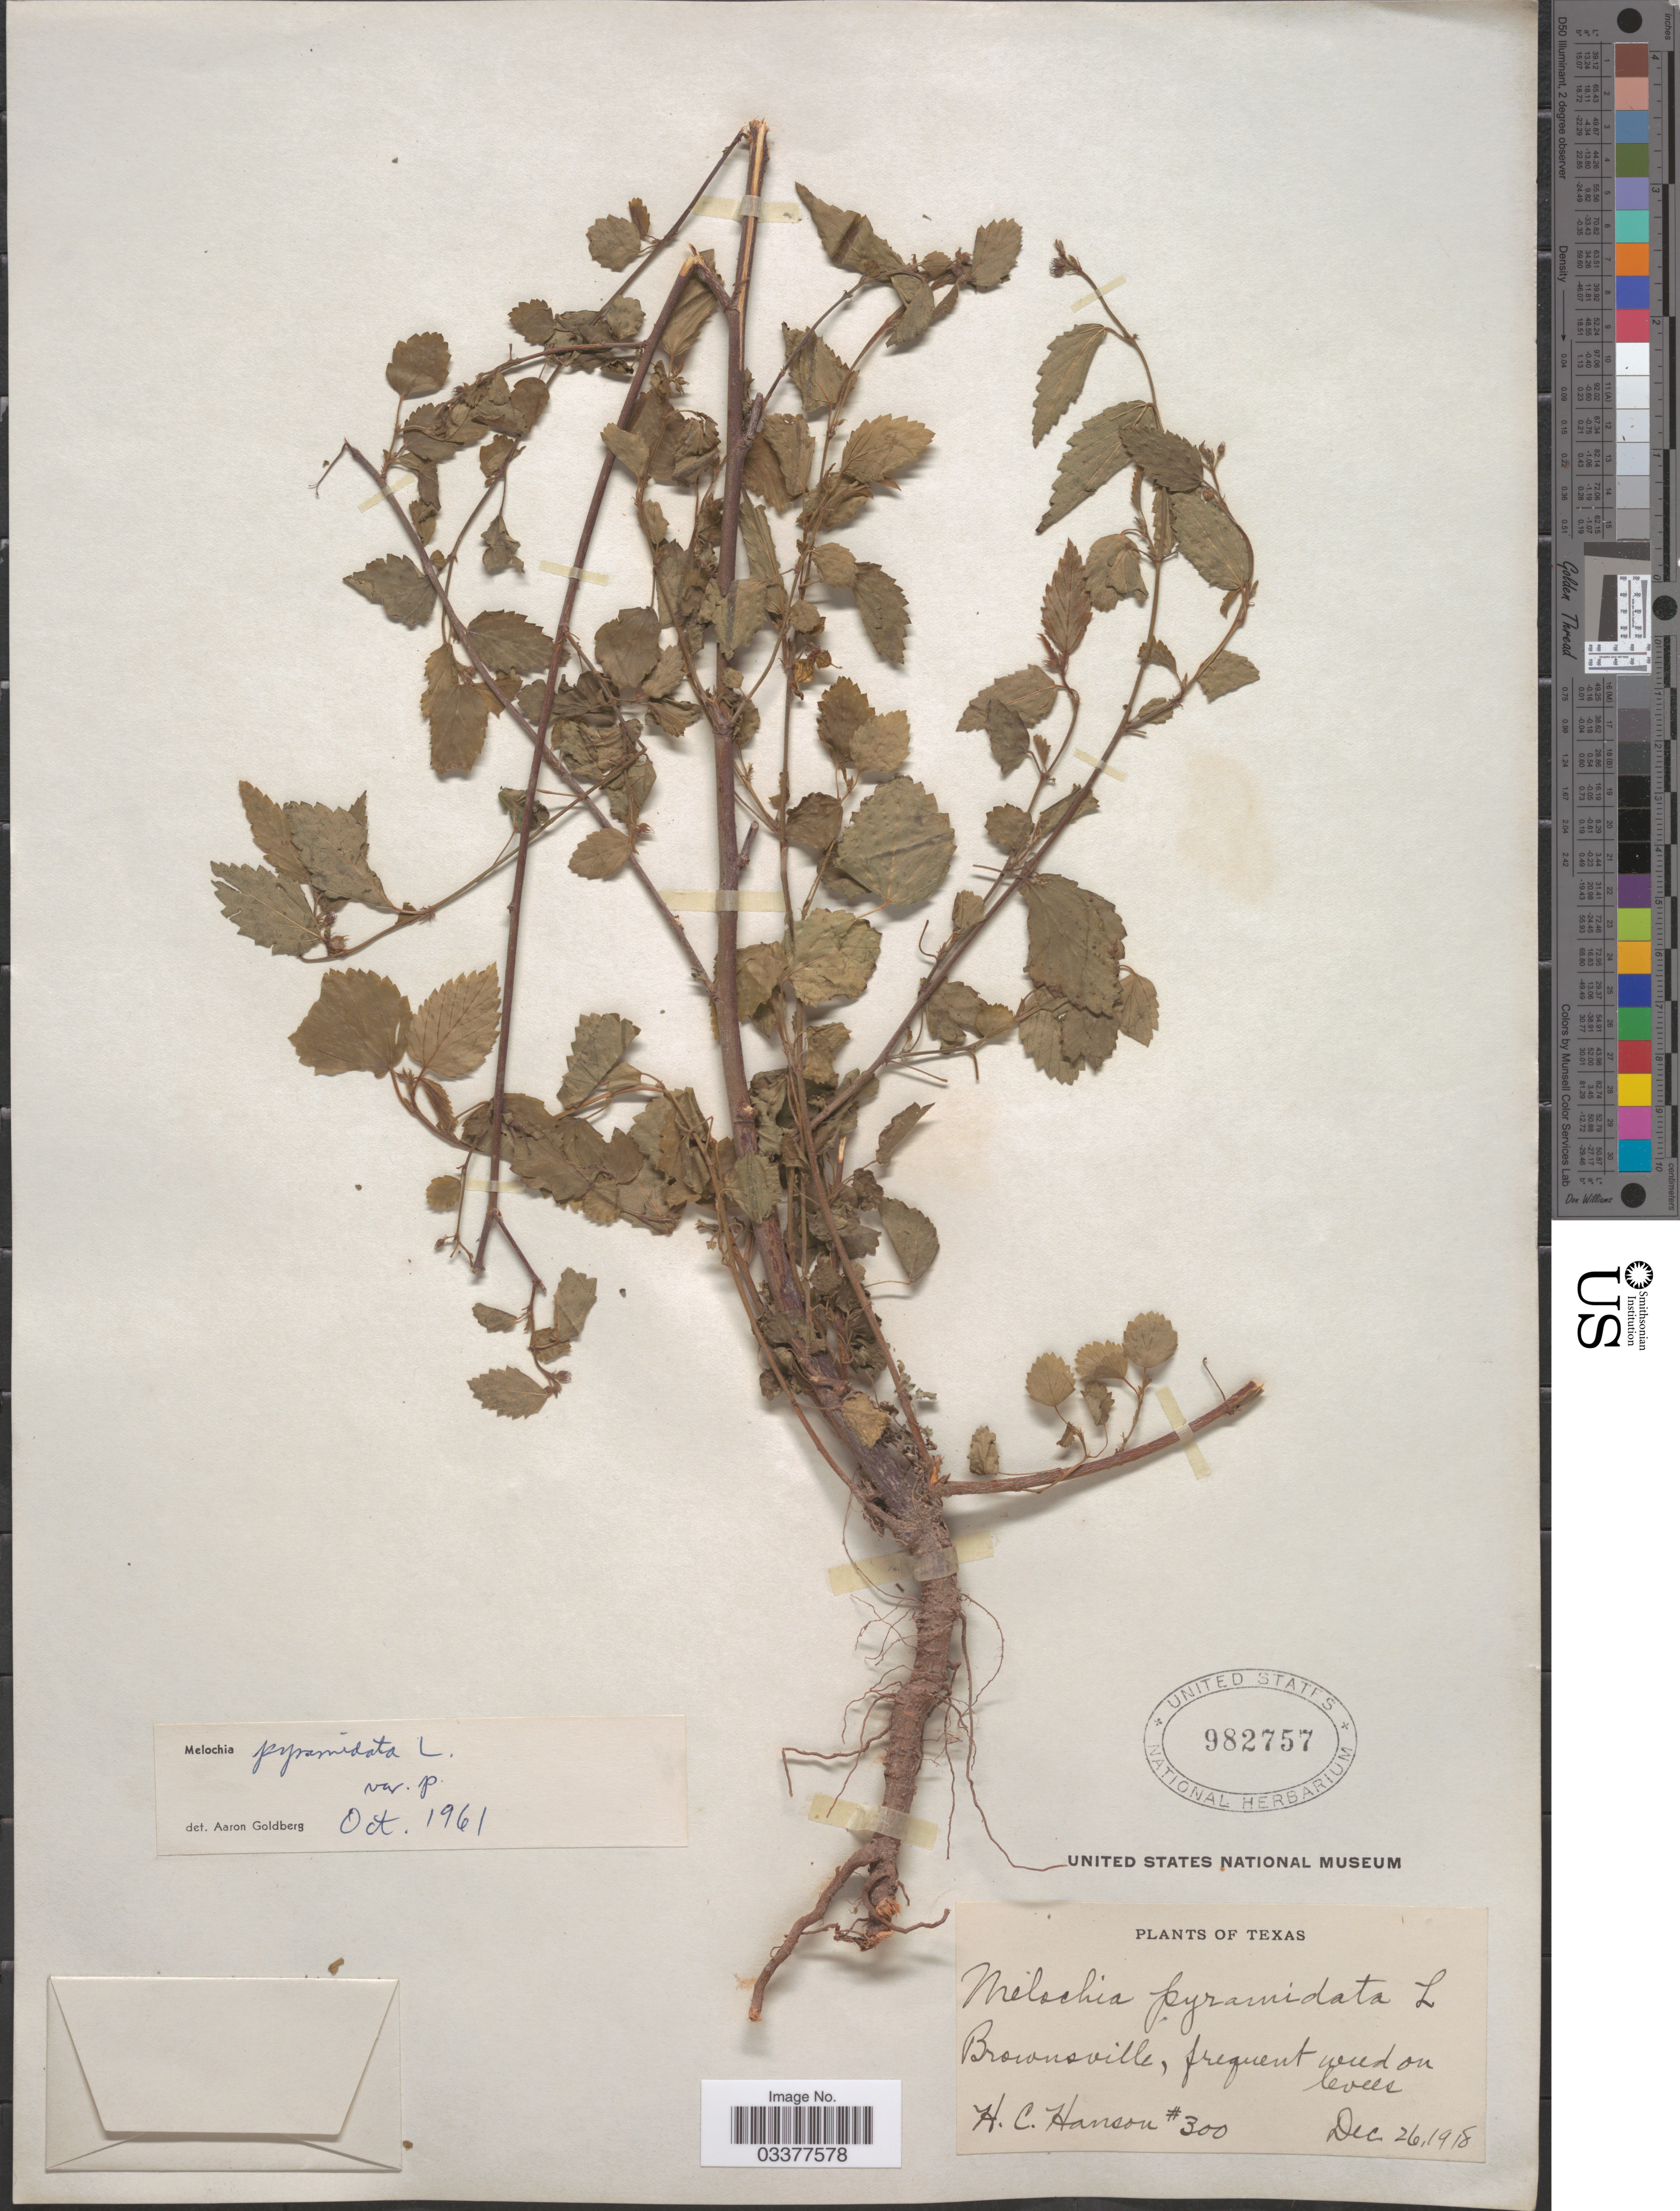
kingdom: Plantae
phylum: Tracheophyta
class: Magnoliopsida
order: Malvales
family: Malvaceae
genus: Melochia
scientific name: Melochia pyramidata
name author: L.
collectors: H. Hanson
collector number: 300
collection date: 1918-12-26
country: United States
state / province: Texas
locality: Brownsville.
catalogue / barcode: US 982757